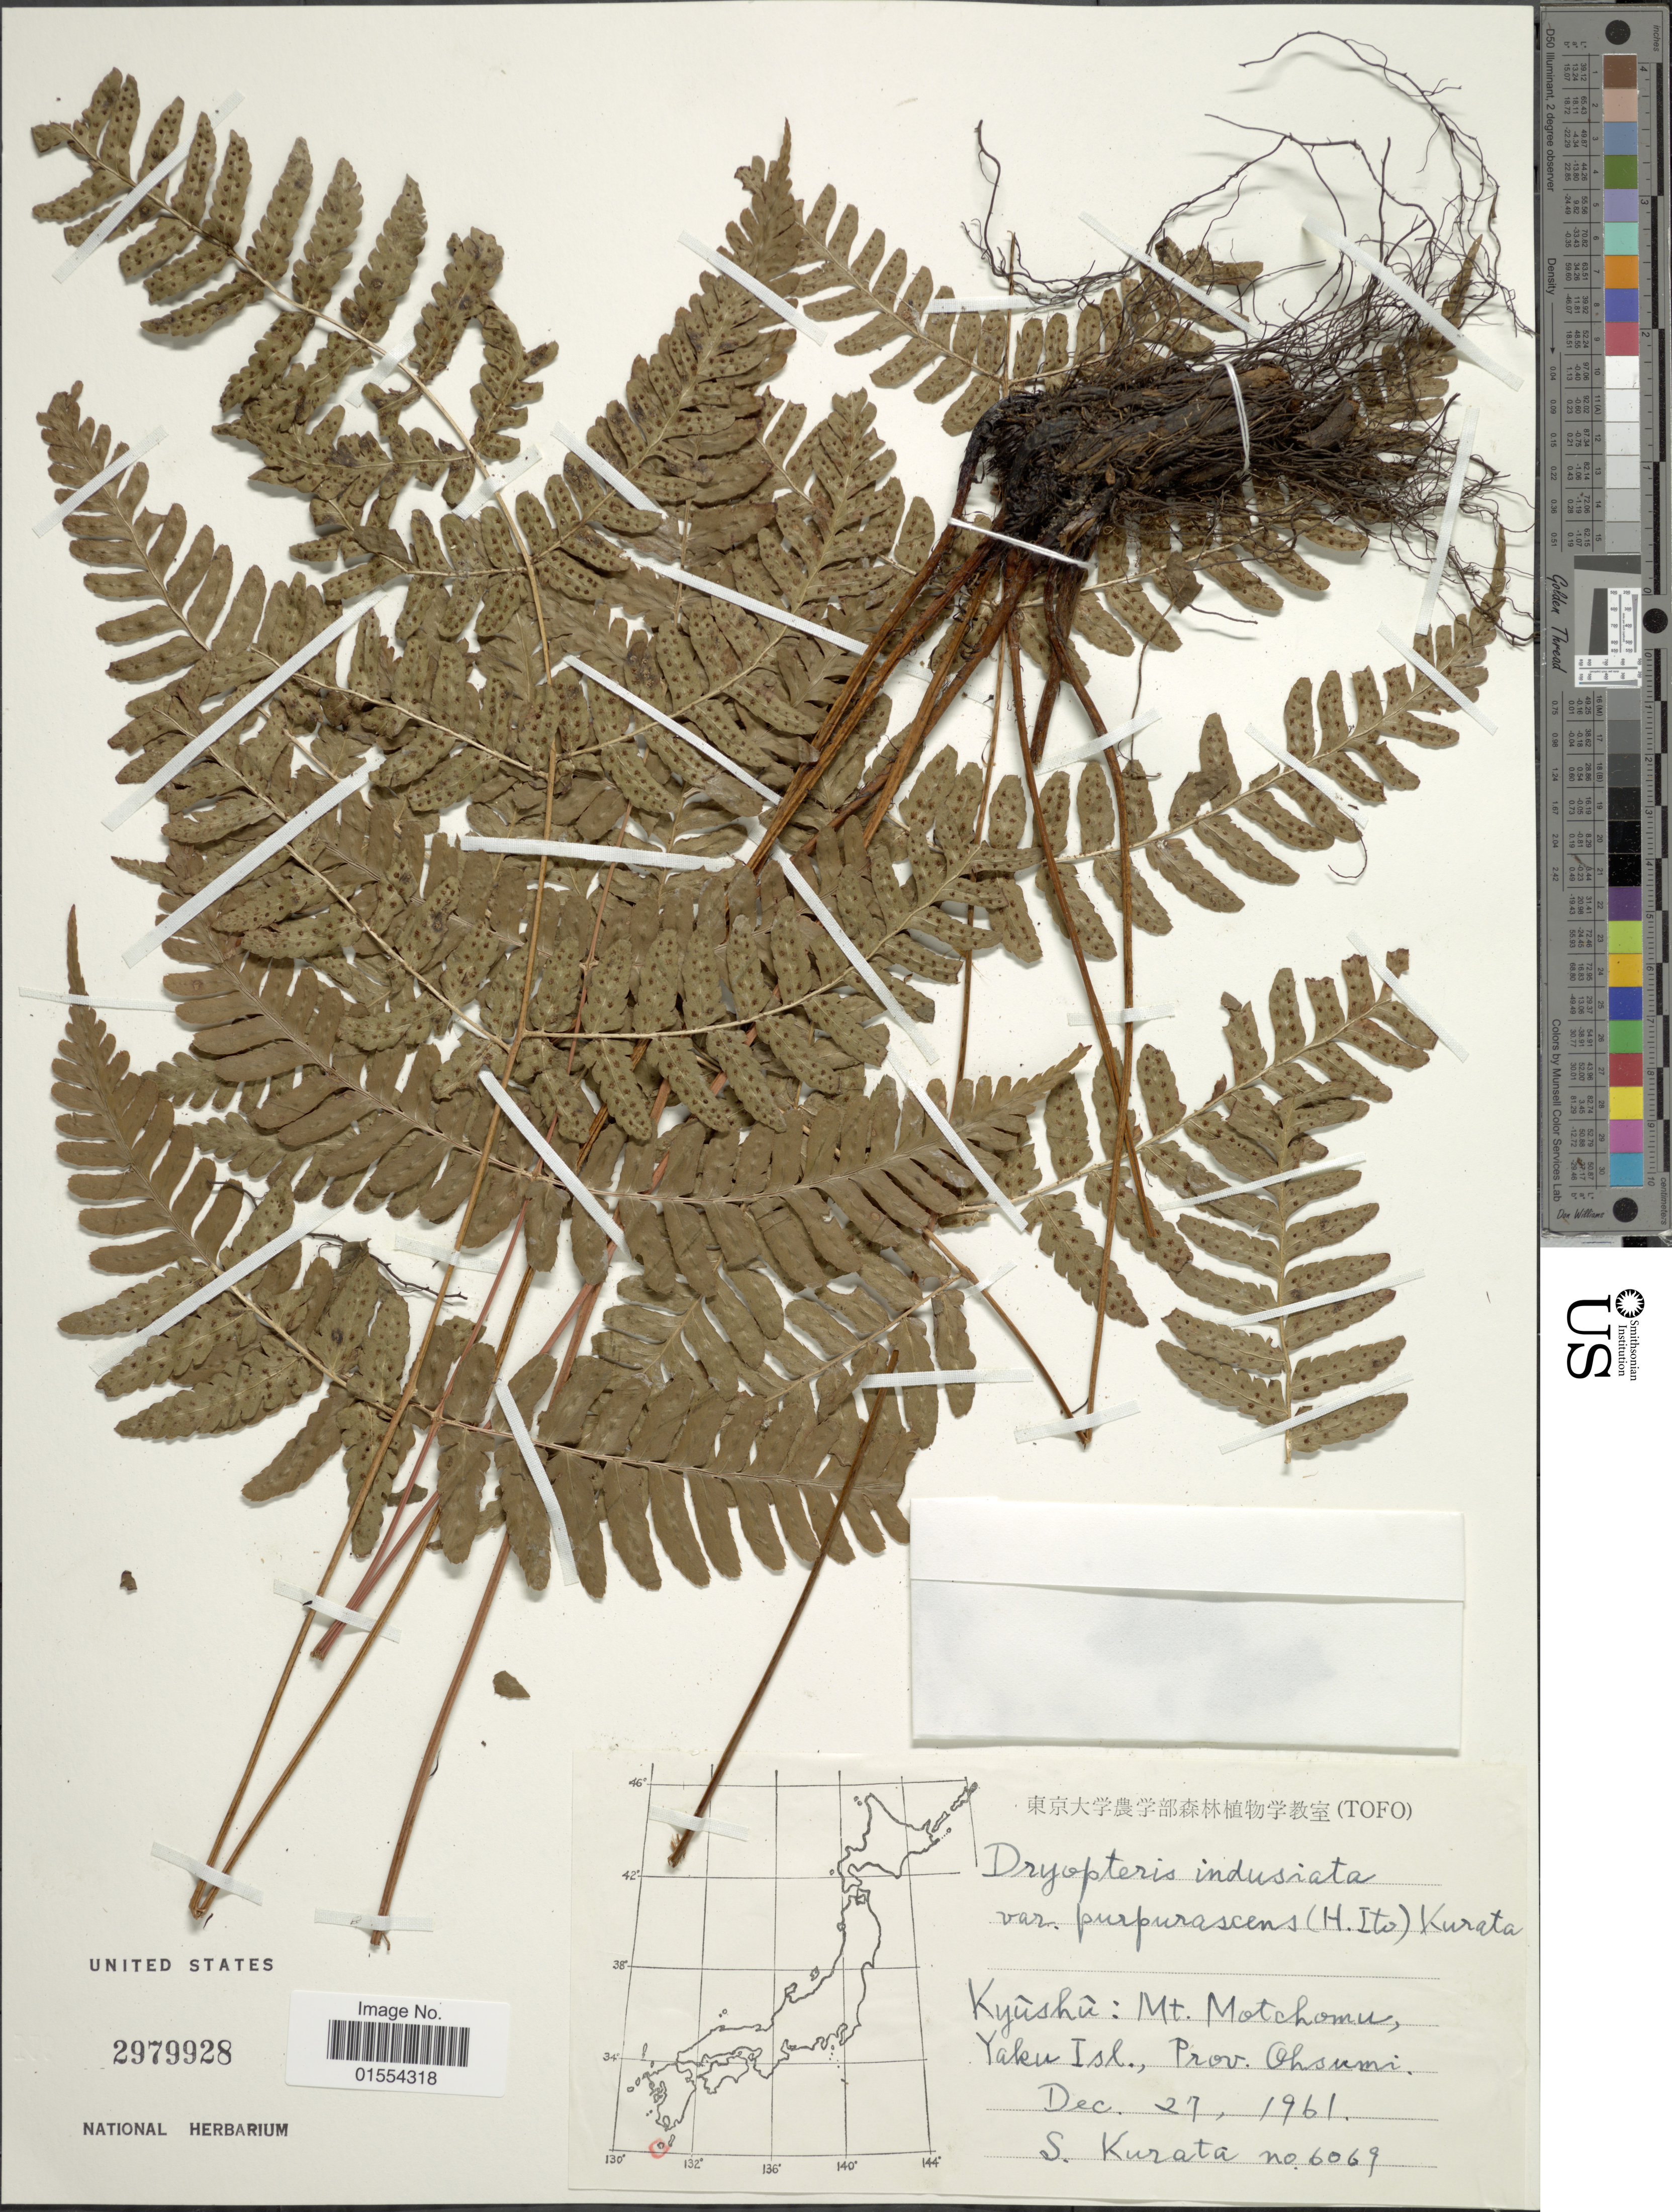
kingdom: Plantae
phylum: Tracheophyta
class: Polypodiopsida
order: Polypodiales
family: Dryopteridaceae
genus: Dryopteris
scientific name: Dryopteris indusiata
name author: (Makino) Makino & Yamam.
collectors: Sa. Kurata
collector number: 6069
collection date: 1961-12-27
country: Japan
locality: Kyushu: Mt. Motchomu, Yaku Isl., Prov. Ohsumi.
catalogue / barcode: US 2979928